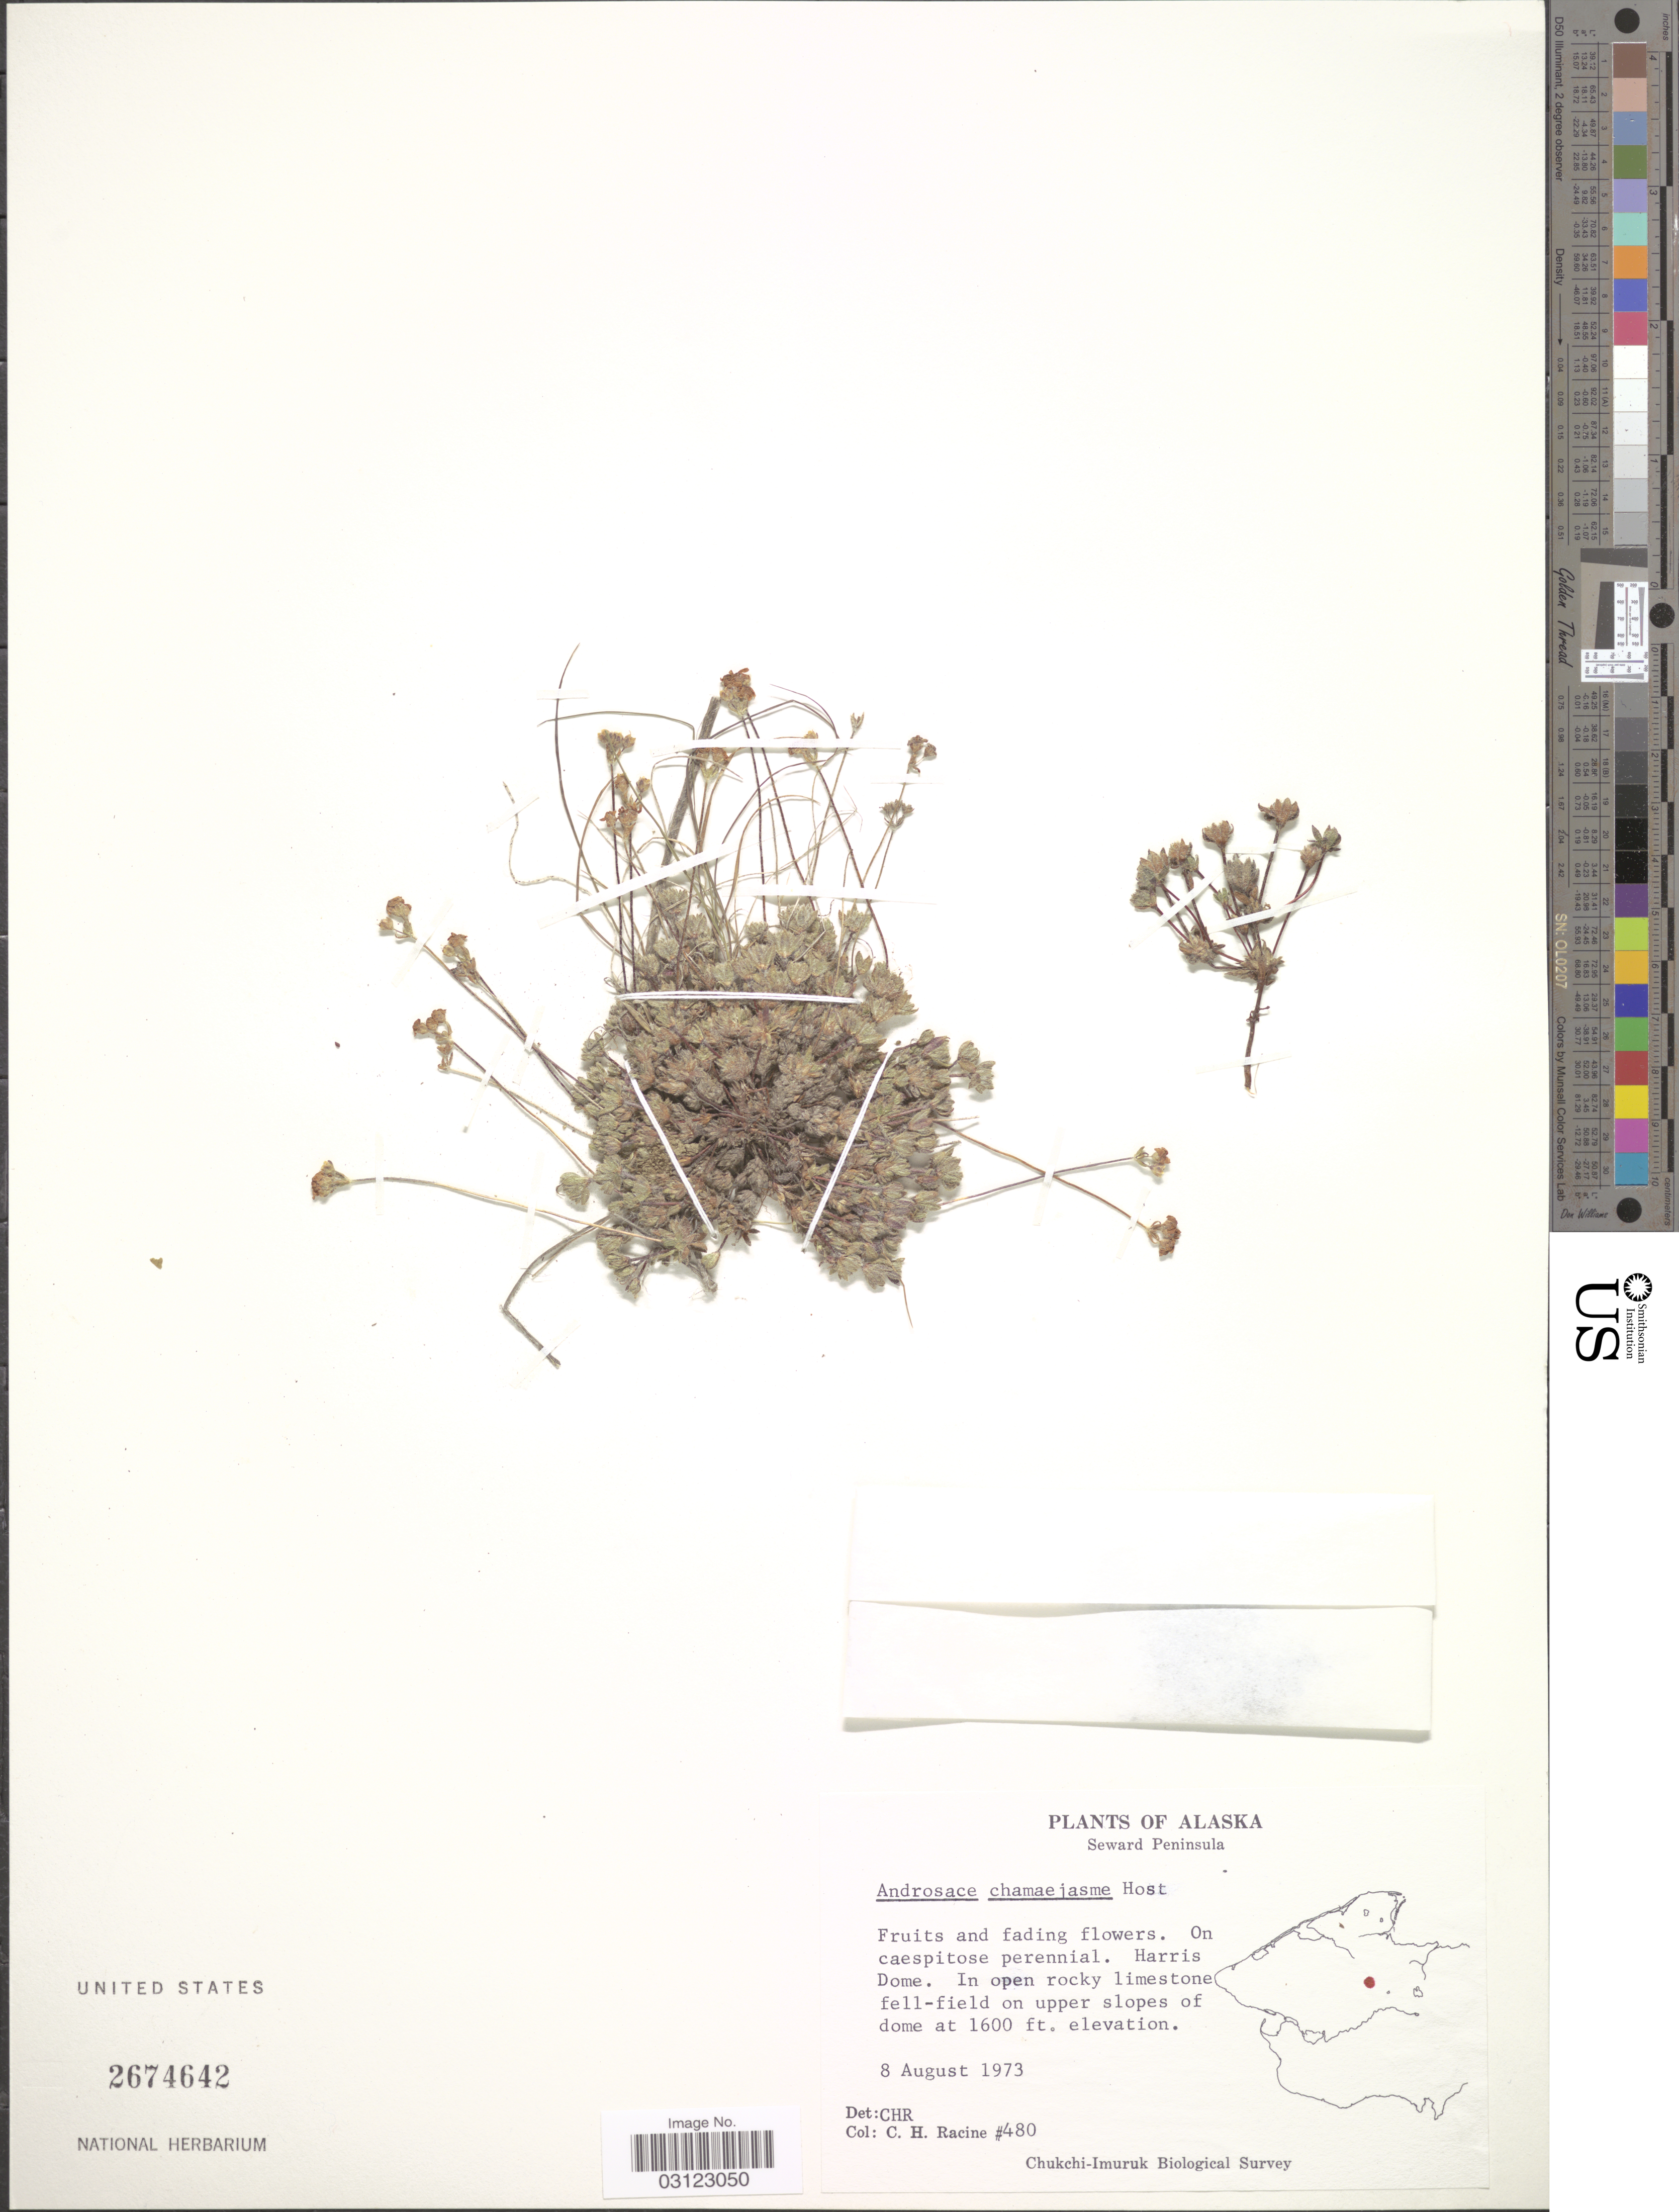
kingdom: Plantae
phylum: Tracheophyta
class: Magnoliopsida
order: Ericales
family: Primulaceae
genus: Androsace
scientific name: Androsace chamaejasme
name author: Wulfen ex Host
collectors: C. Racine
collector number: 480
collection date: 1973-08-08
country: United States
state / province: Alaska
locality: Seward Peninsula. Harris Dome. On upper slopes of dome.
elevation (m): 488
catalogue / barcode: US 2674642